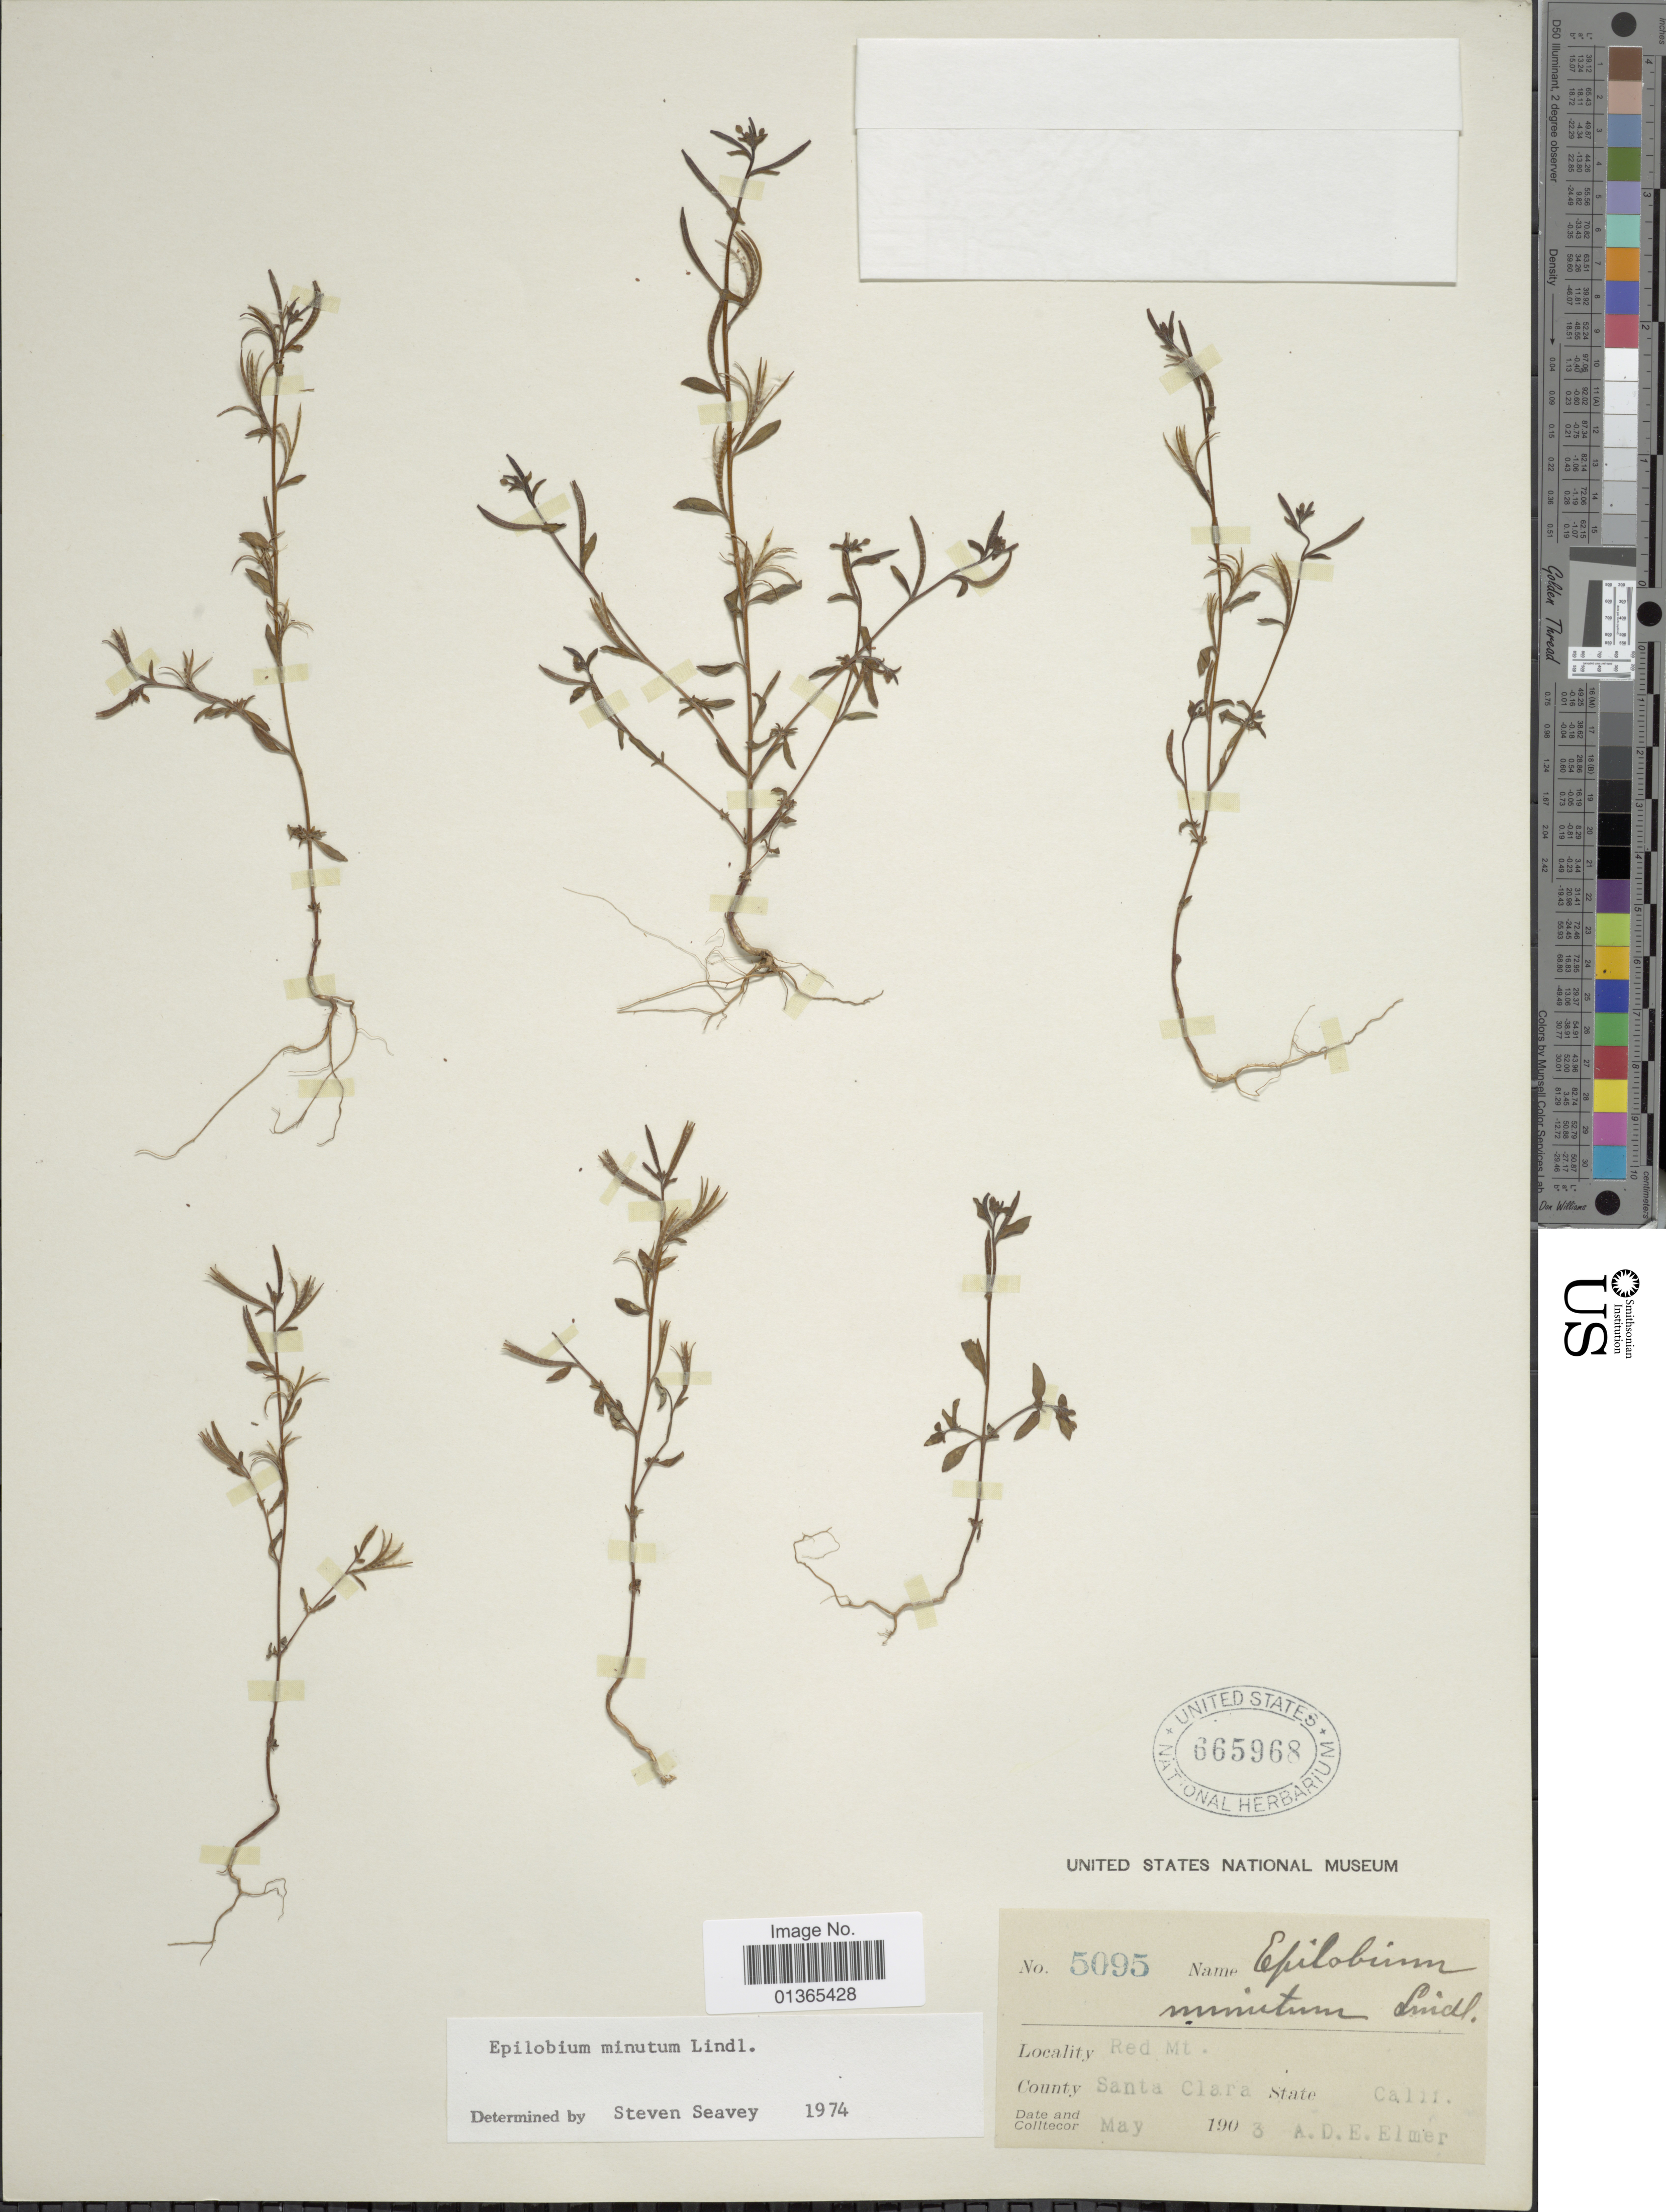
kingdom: Plantae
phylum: Tracheophyta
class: Magnoliopsida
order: Myrtales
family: Onagraceae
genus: Epilobium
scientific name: Epilobium minutum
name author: Lindl. ex Lehm.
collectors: A. D. E. Elmer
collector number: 5095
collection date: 1903-05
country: United States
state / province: California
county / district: Santa Clara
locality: Red Mt. County Santa Clara.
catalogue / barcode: US 665968